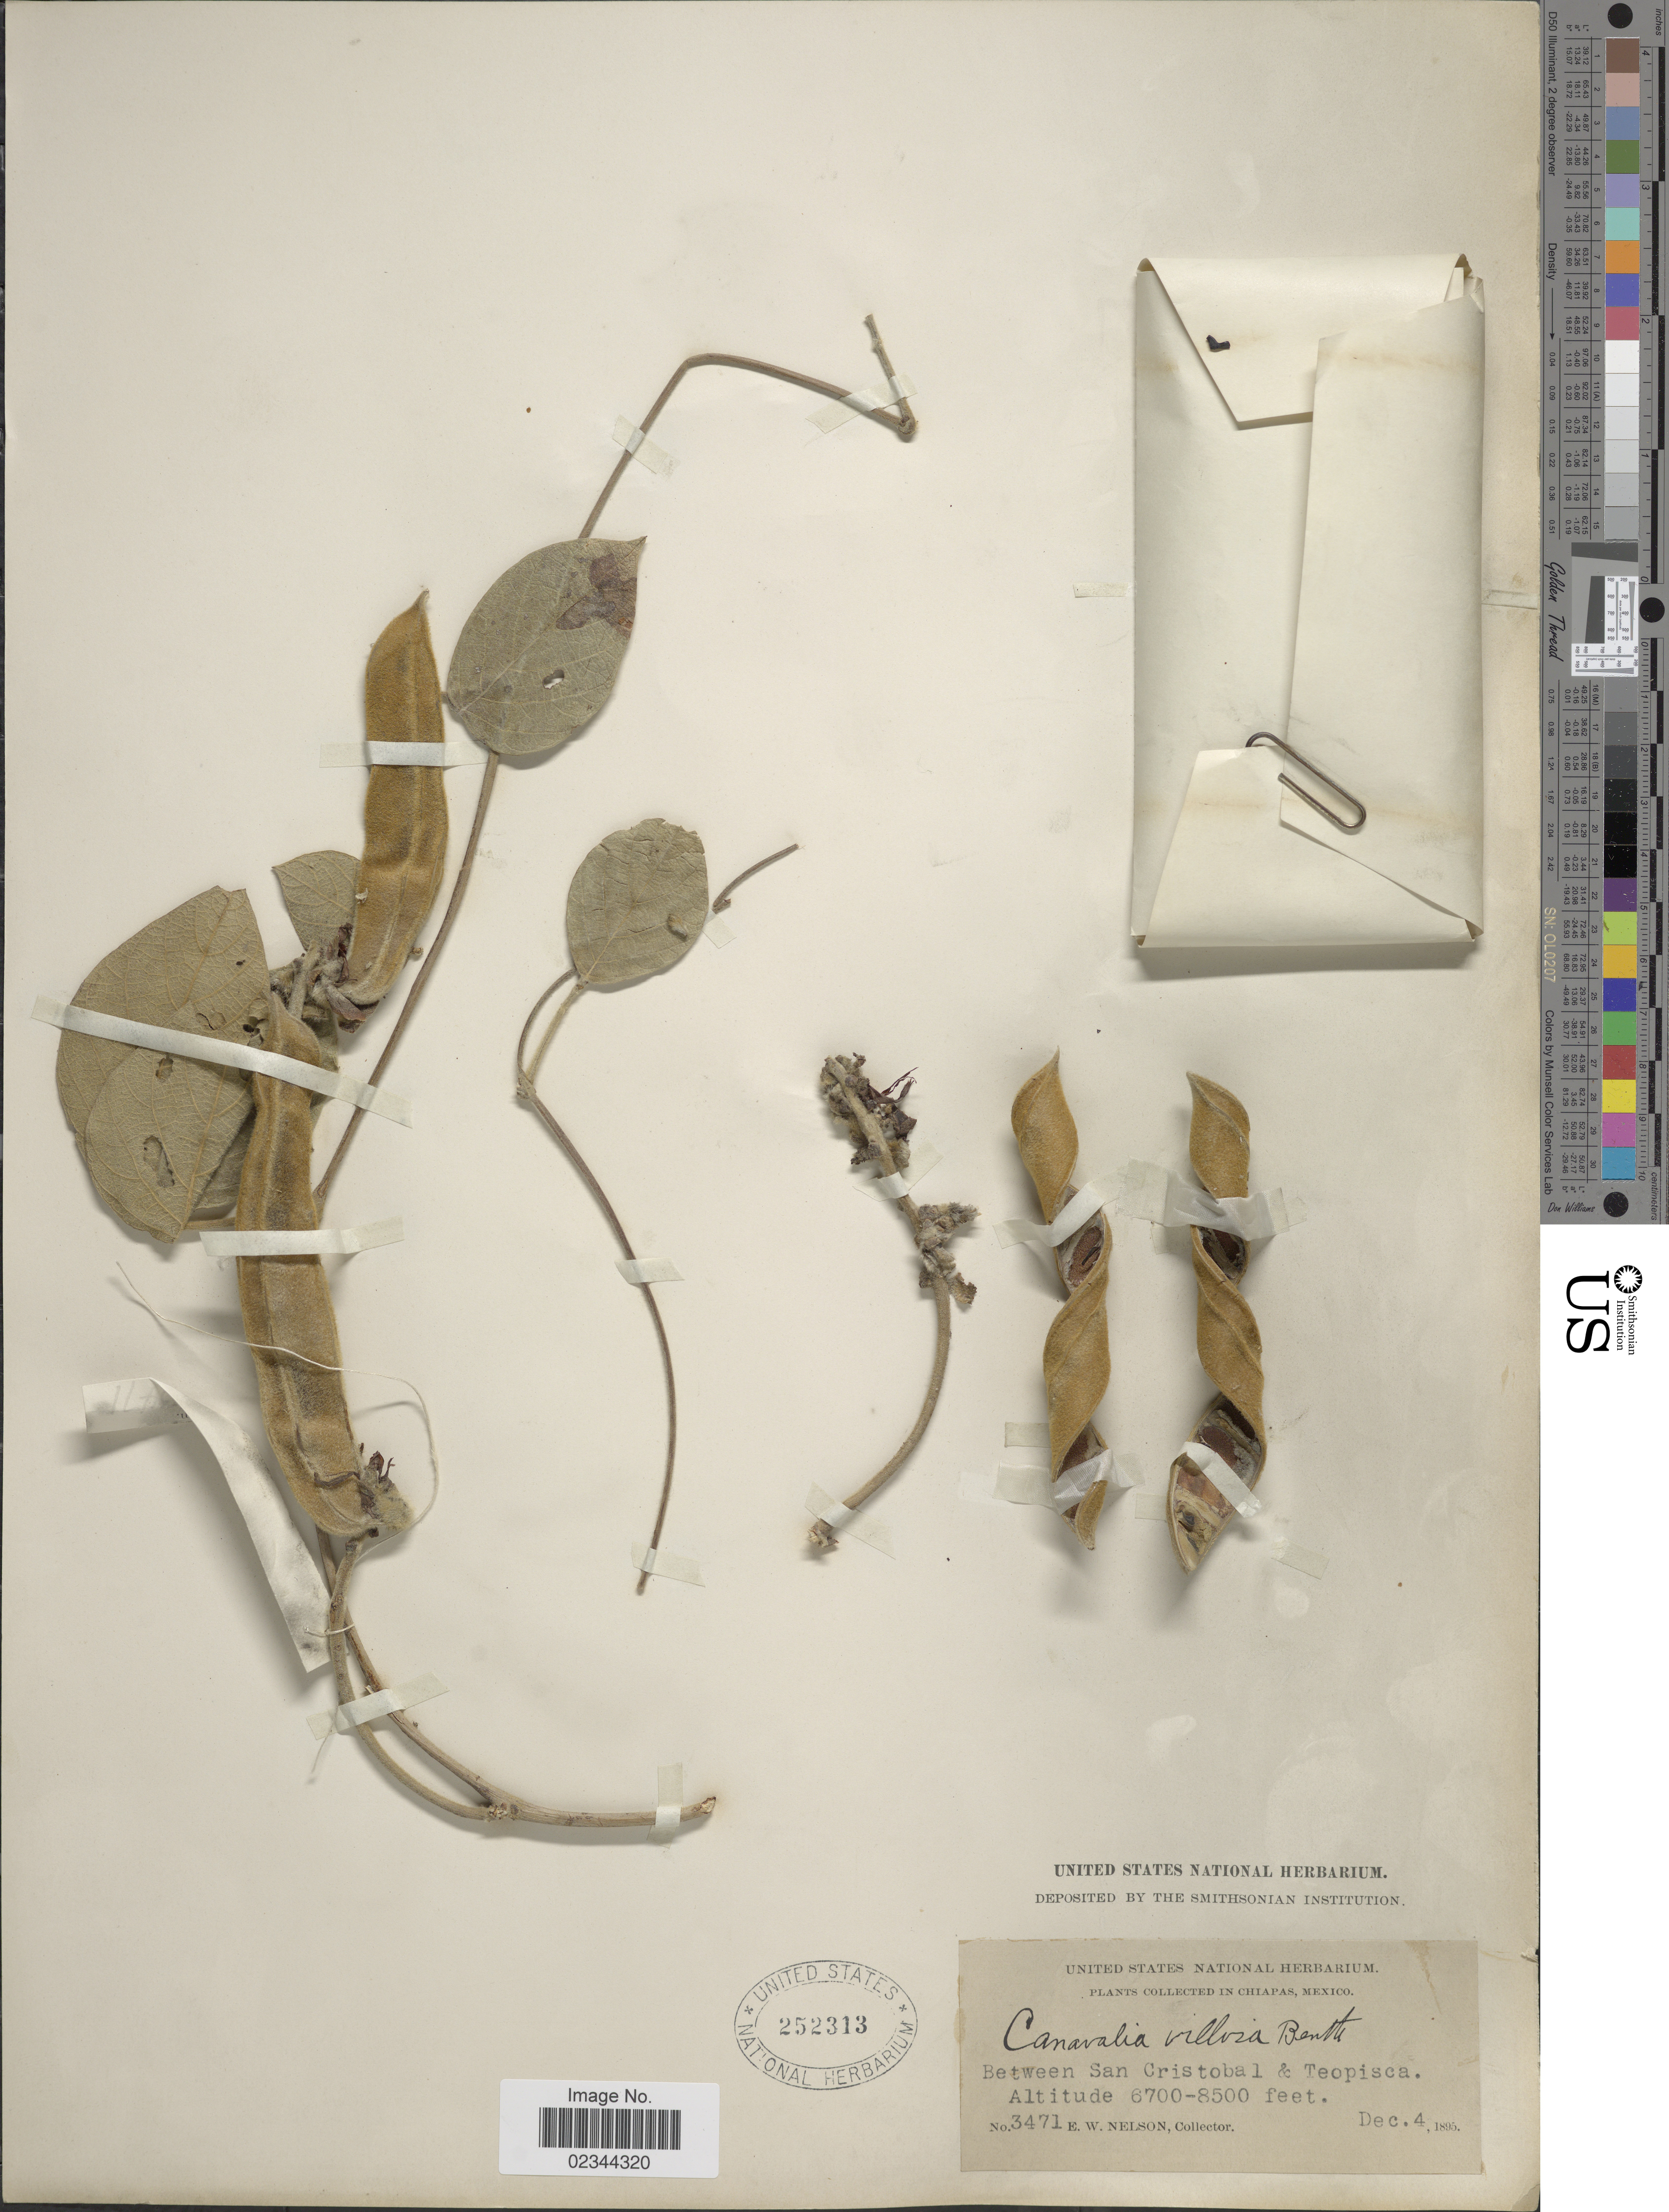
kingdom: Plantae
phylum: Tracheophyta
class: Magnoliopsida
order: Fabales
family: Fabaceae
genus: Canavalia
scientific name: Canavalia villosa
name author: Benth.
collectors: E. W. Nelson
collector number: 3471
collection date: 1895-12-04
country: Mexico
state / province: Chiapas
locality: Between San Cristobal & Teopisca.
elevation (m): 2042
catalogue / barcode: US 252313